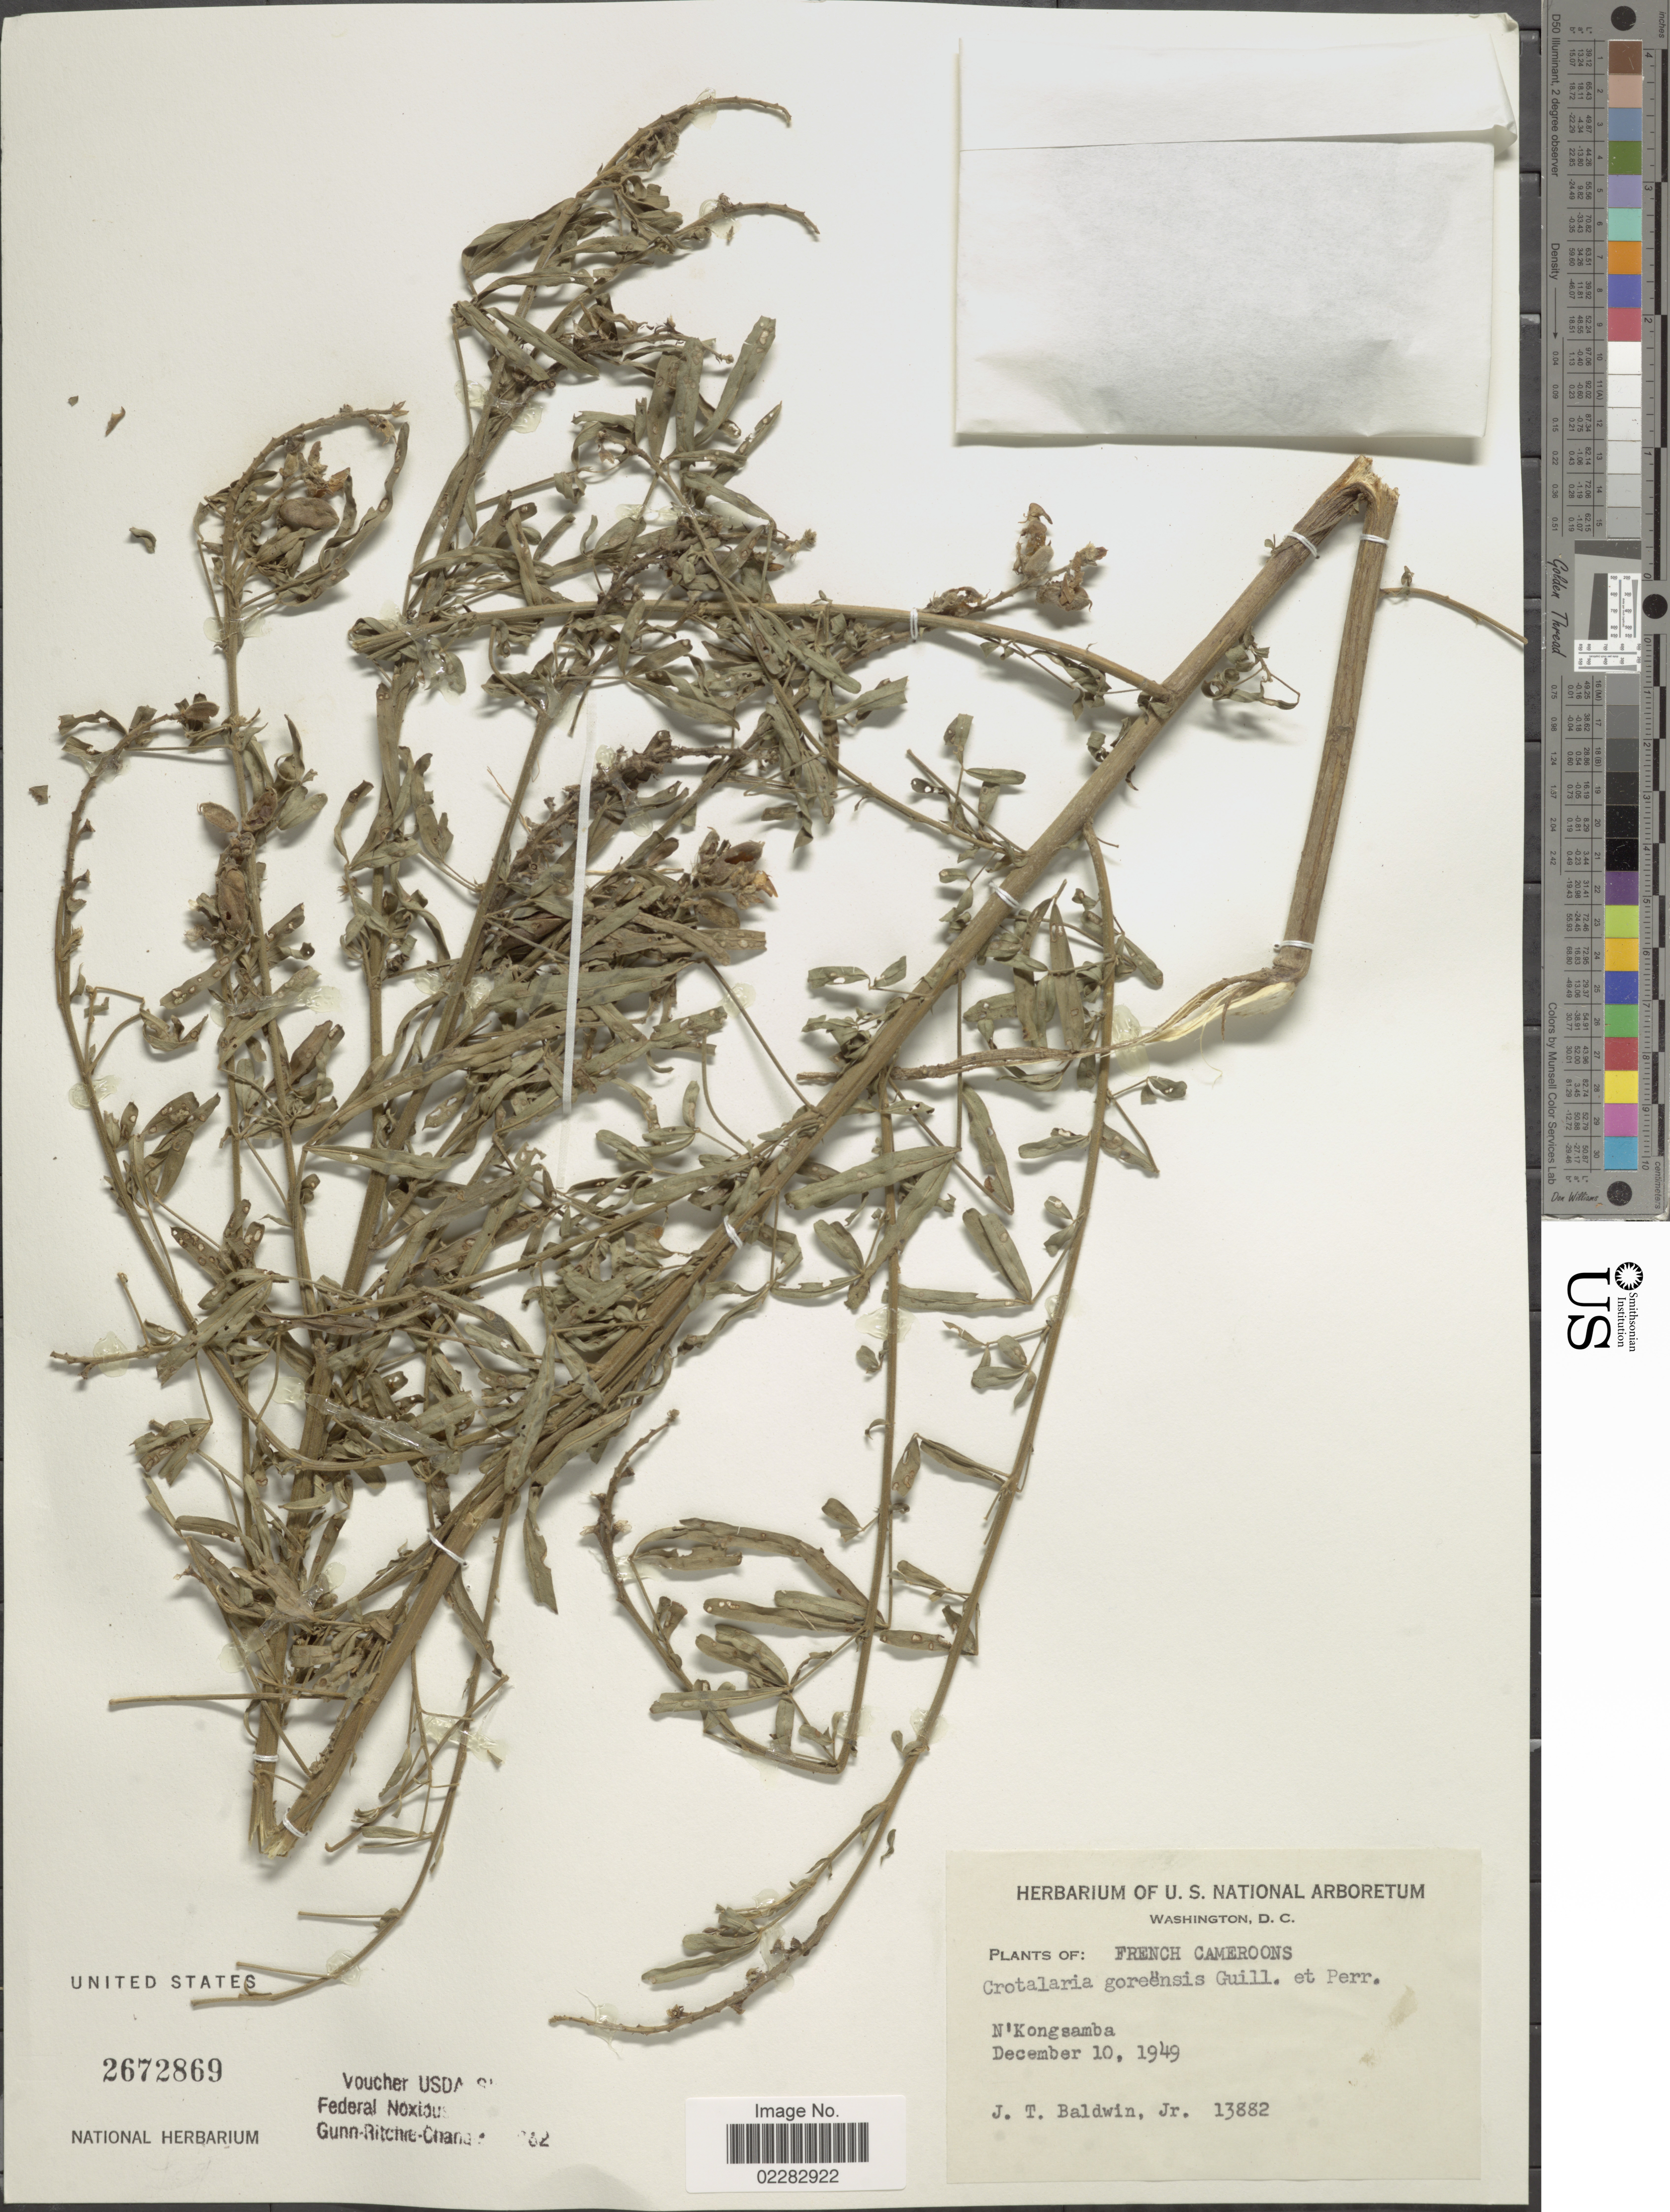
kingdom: Plantae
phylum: Tracheophyta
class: Magnoliopsida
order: Fabales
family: Fabaceae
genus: Crotalaria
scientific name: Crotalaria goreensis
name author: Guill. & Perr.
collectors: J. T. Baldwin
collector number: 13882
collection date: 1949-12-10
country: Cameroon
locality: French Cameroons, N; Komgsamba.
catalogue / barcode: US 2672869